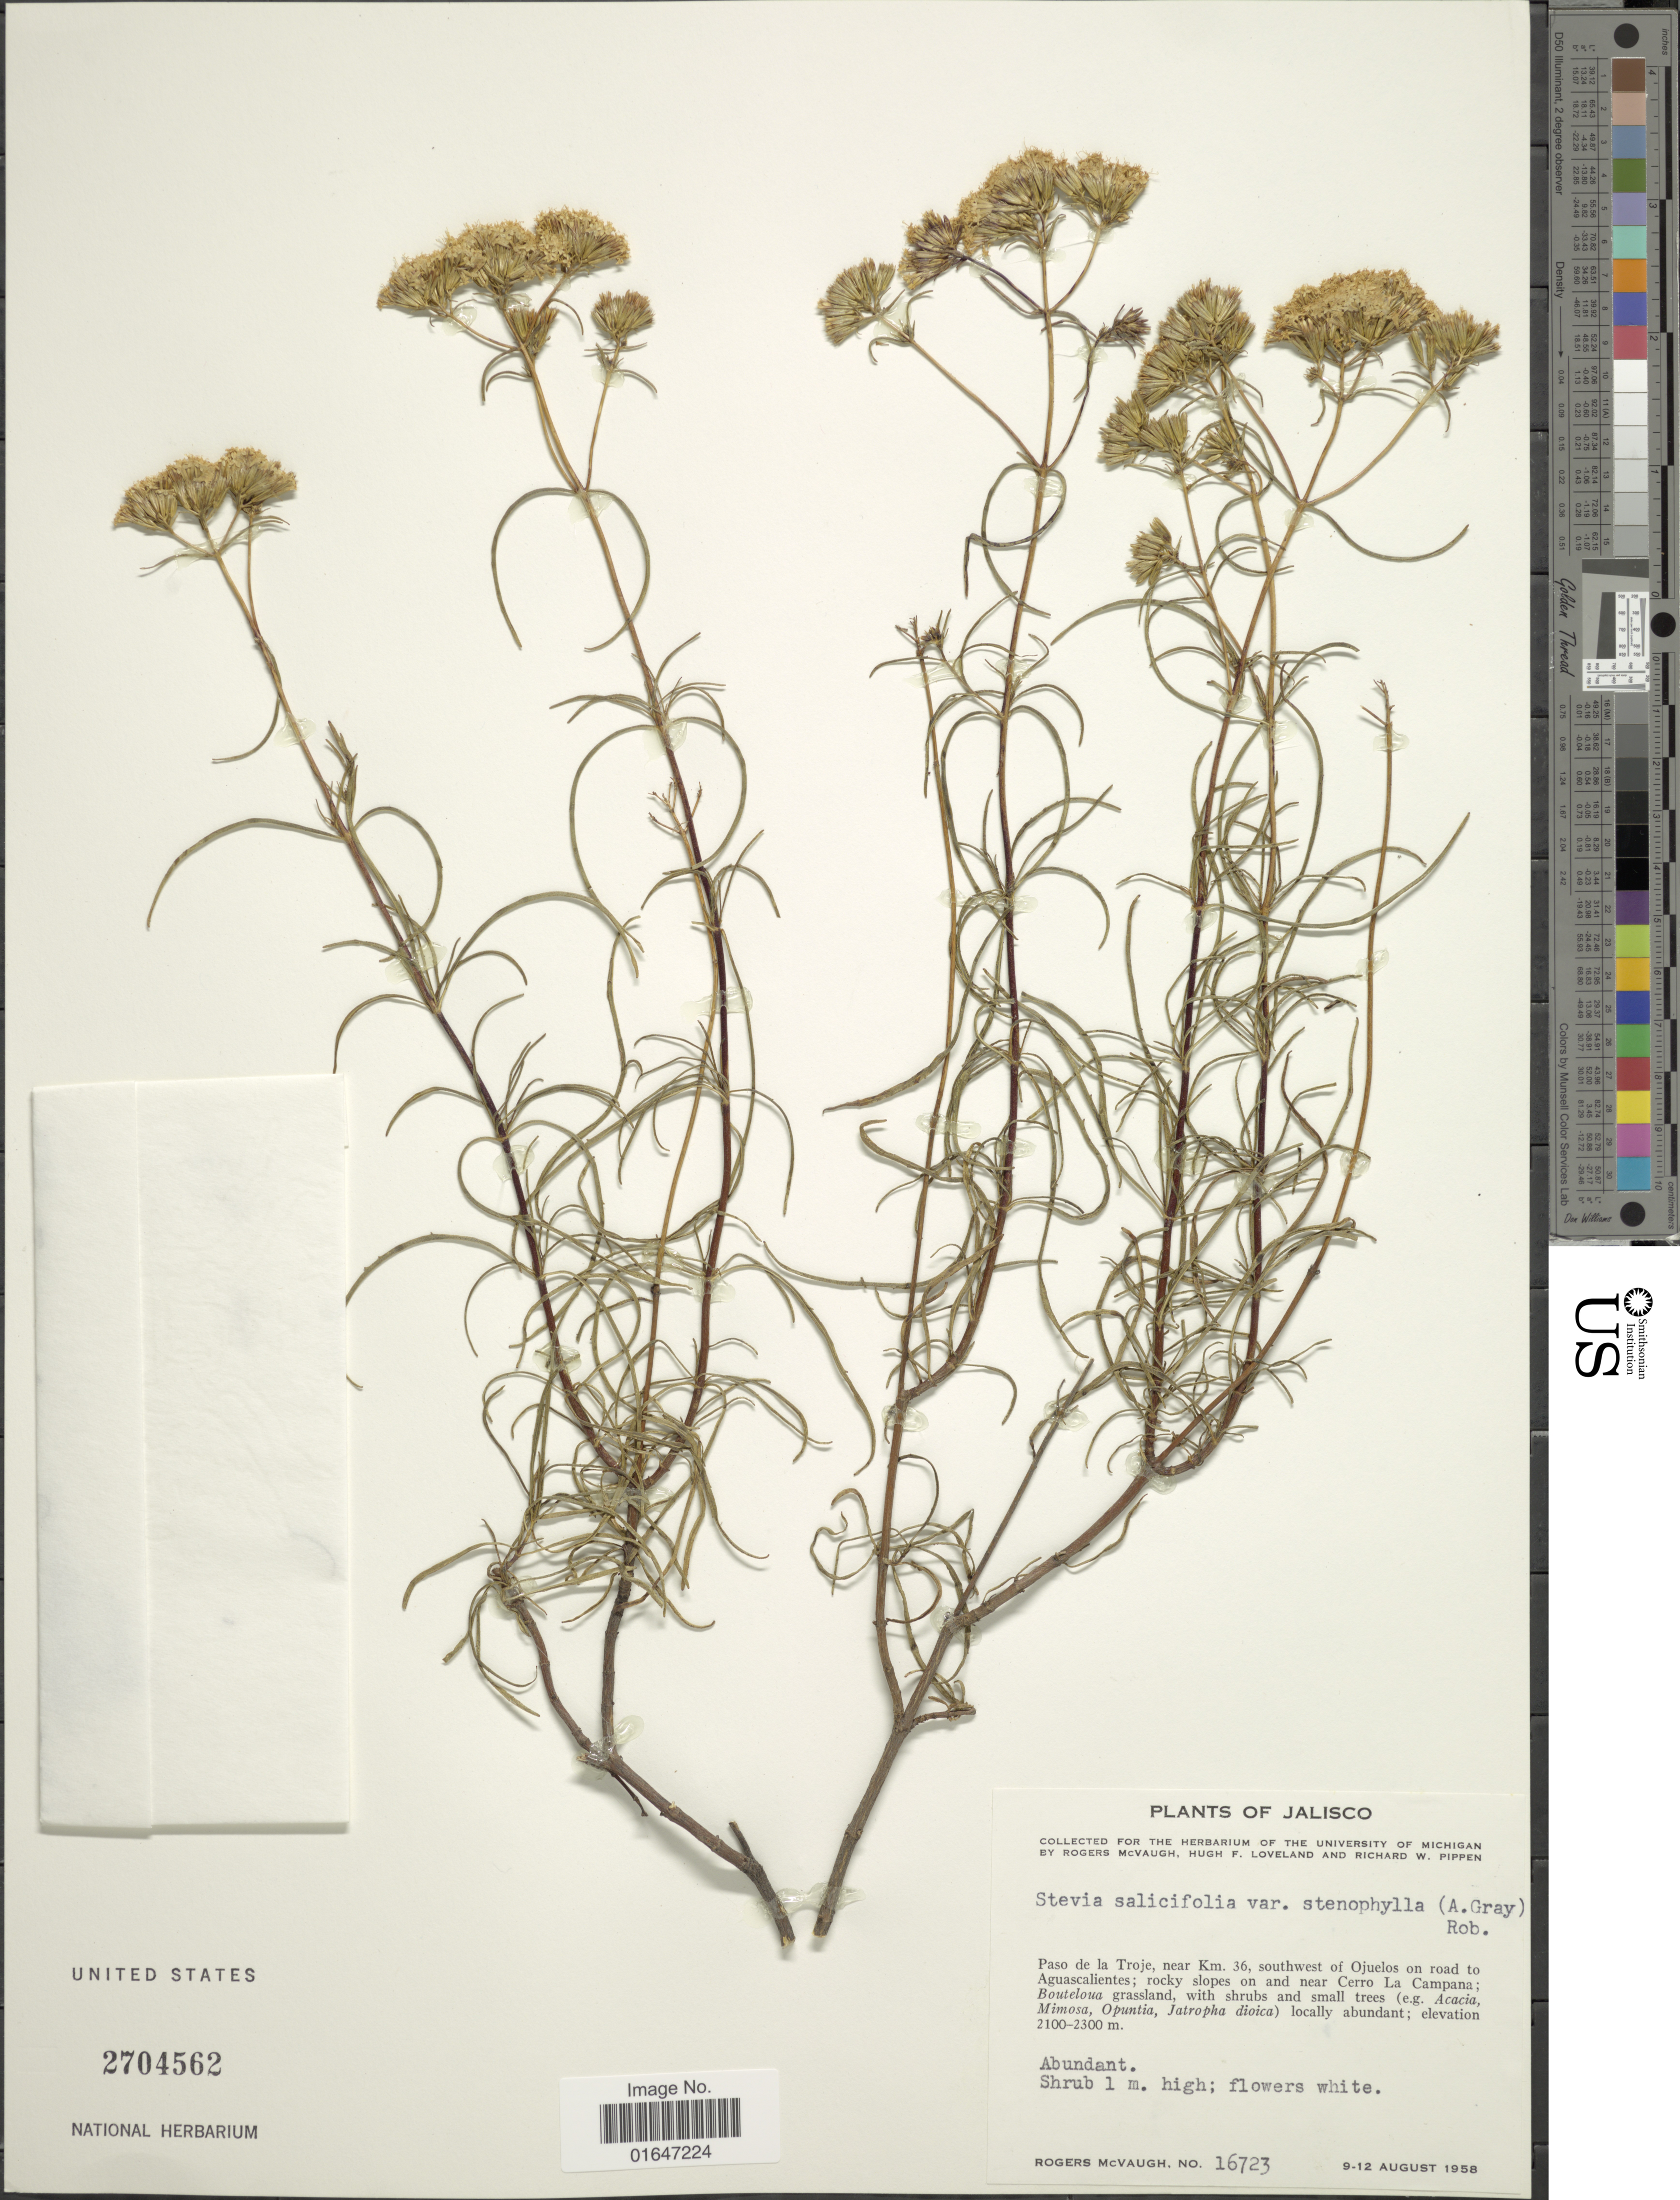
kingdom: Plantae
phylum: Tracheophyta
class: Magnoliopsida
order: Asterales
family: Asteraceae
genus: Stevia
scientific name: Stevia salicifolia var. stenophylla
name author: (A. Gray) B.L. Rob.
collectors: R. McVaugh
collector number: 16723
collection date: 1958-08-09/1958-08-12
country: Mexico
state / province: Jalisco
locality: Paso de la Troje, near Km. 36 southwest of Ojuelos on road to Aguascalientes; Rocky slopes on and near Cerro La Campana.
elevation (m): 2100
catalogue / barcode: US 2704562